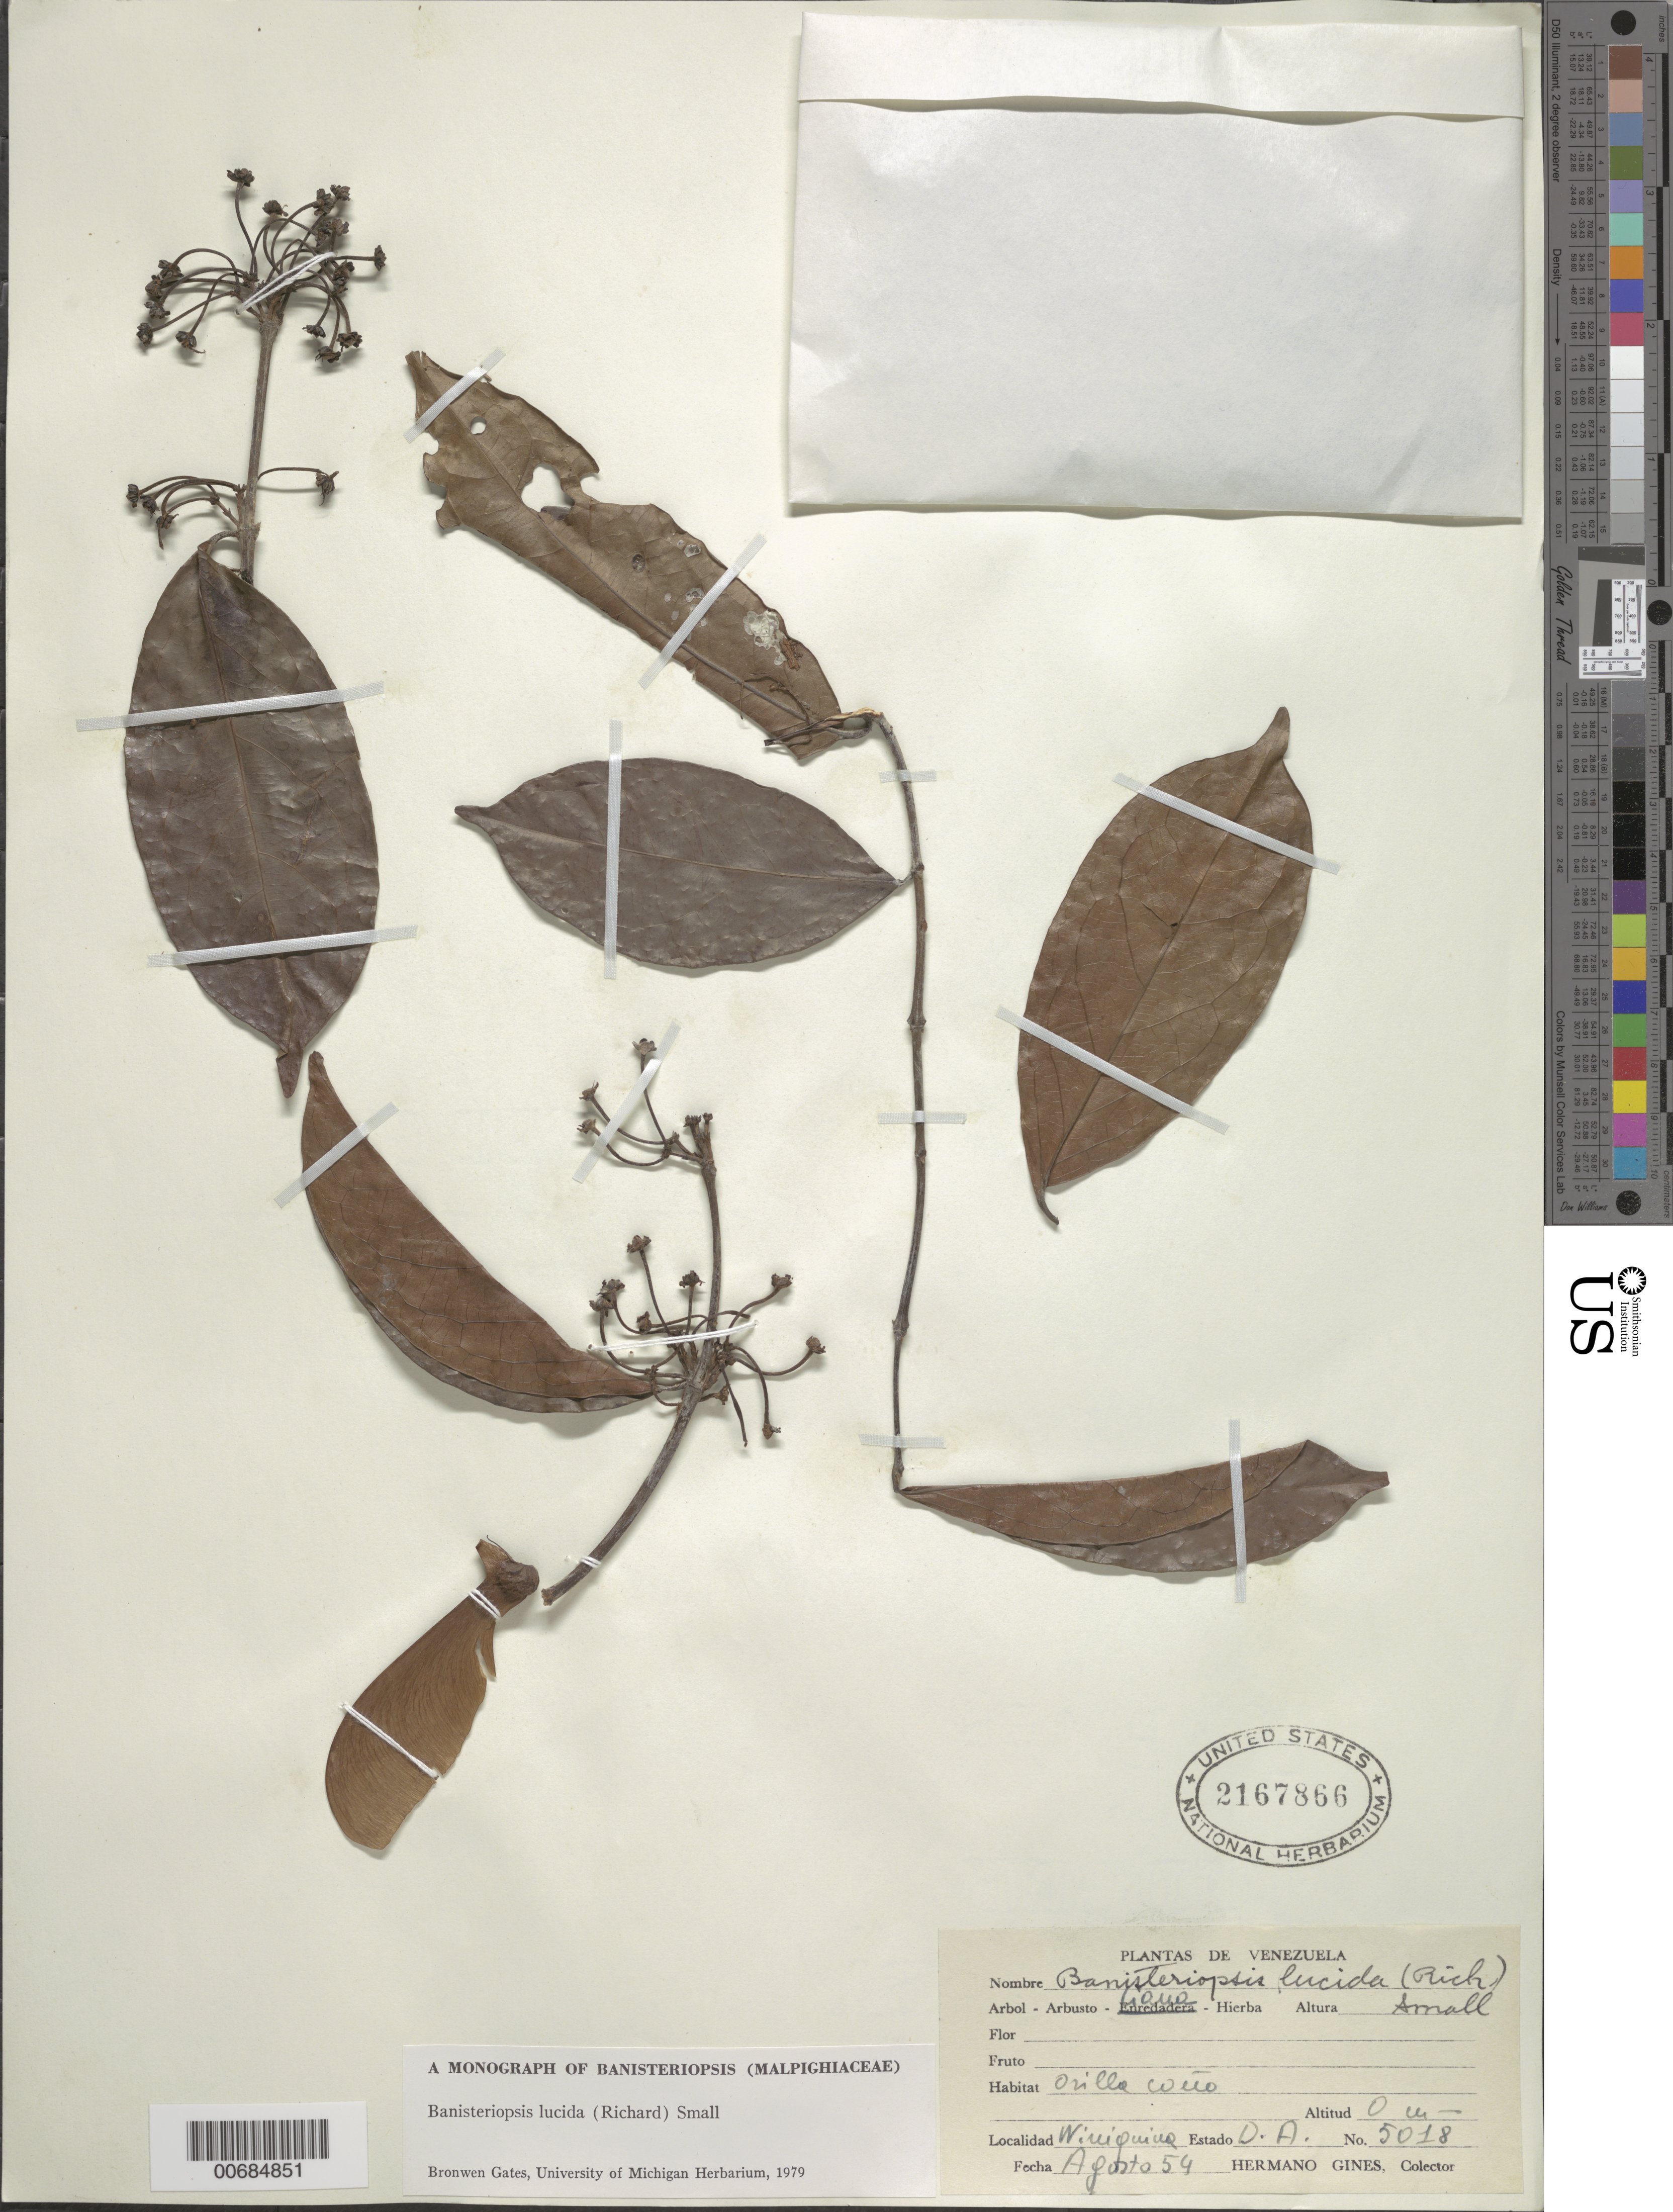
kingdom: Plantae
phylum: Tracheophyta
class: Magnoliopsida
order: Malpighiales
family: Malpighiaceae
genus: Banisteriopsis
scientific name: Banisteriopsis lucida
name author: (Rich.) Small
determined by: Gates, B.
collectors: H. Gines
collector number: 5018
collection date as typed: Aug-54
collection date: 1954-08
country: Venezuela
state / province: Delta Amacuro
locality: C. Wiuiquina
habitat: Orilla caño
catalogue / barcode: US 2167866